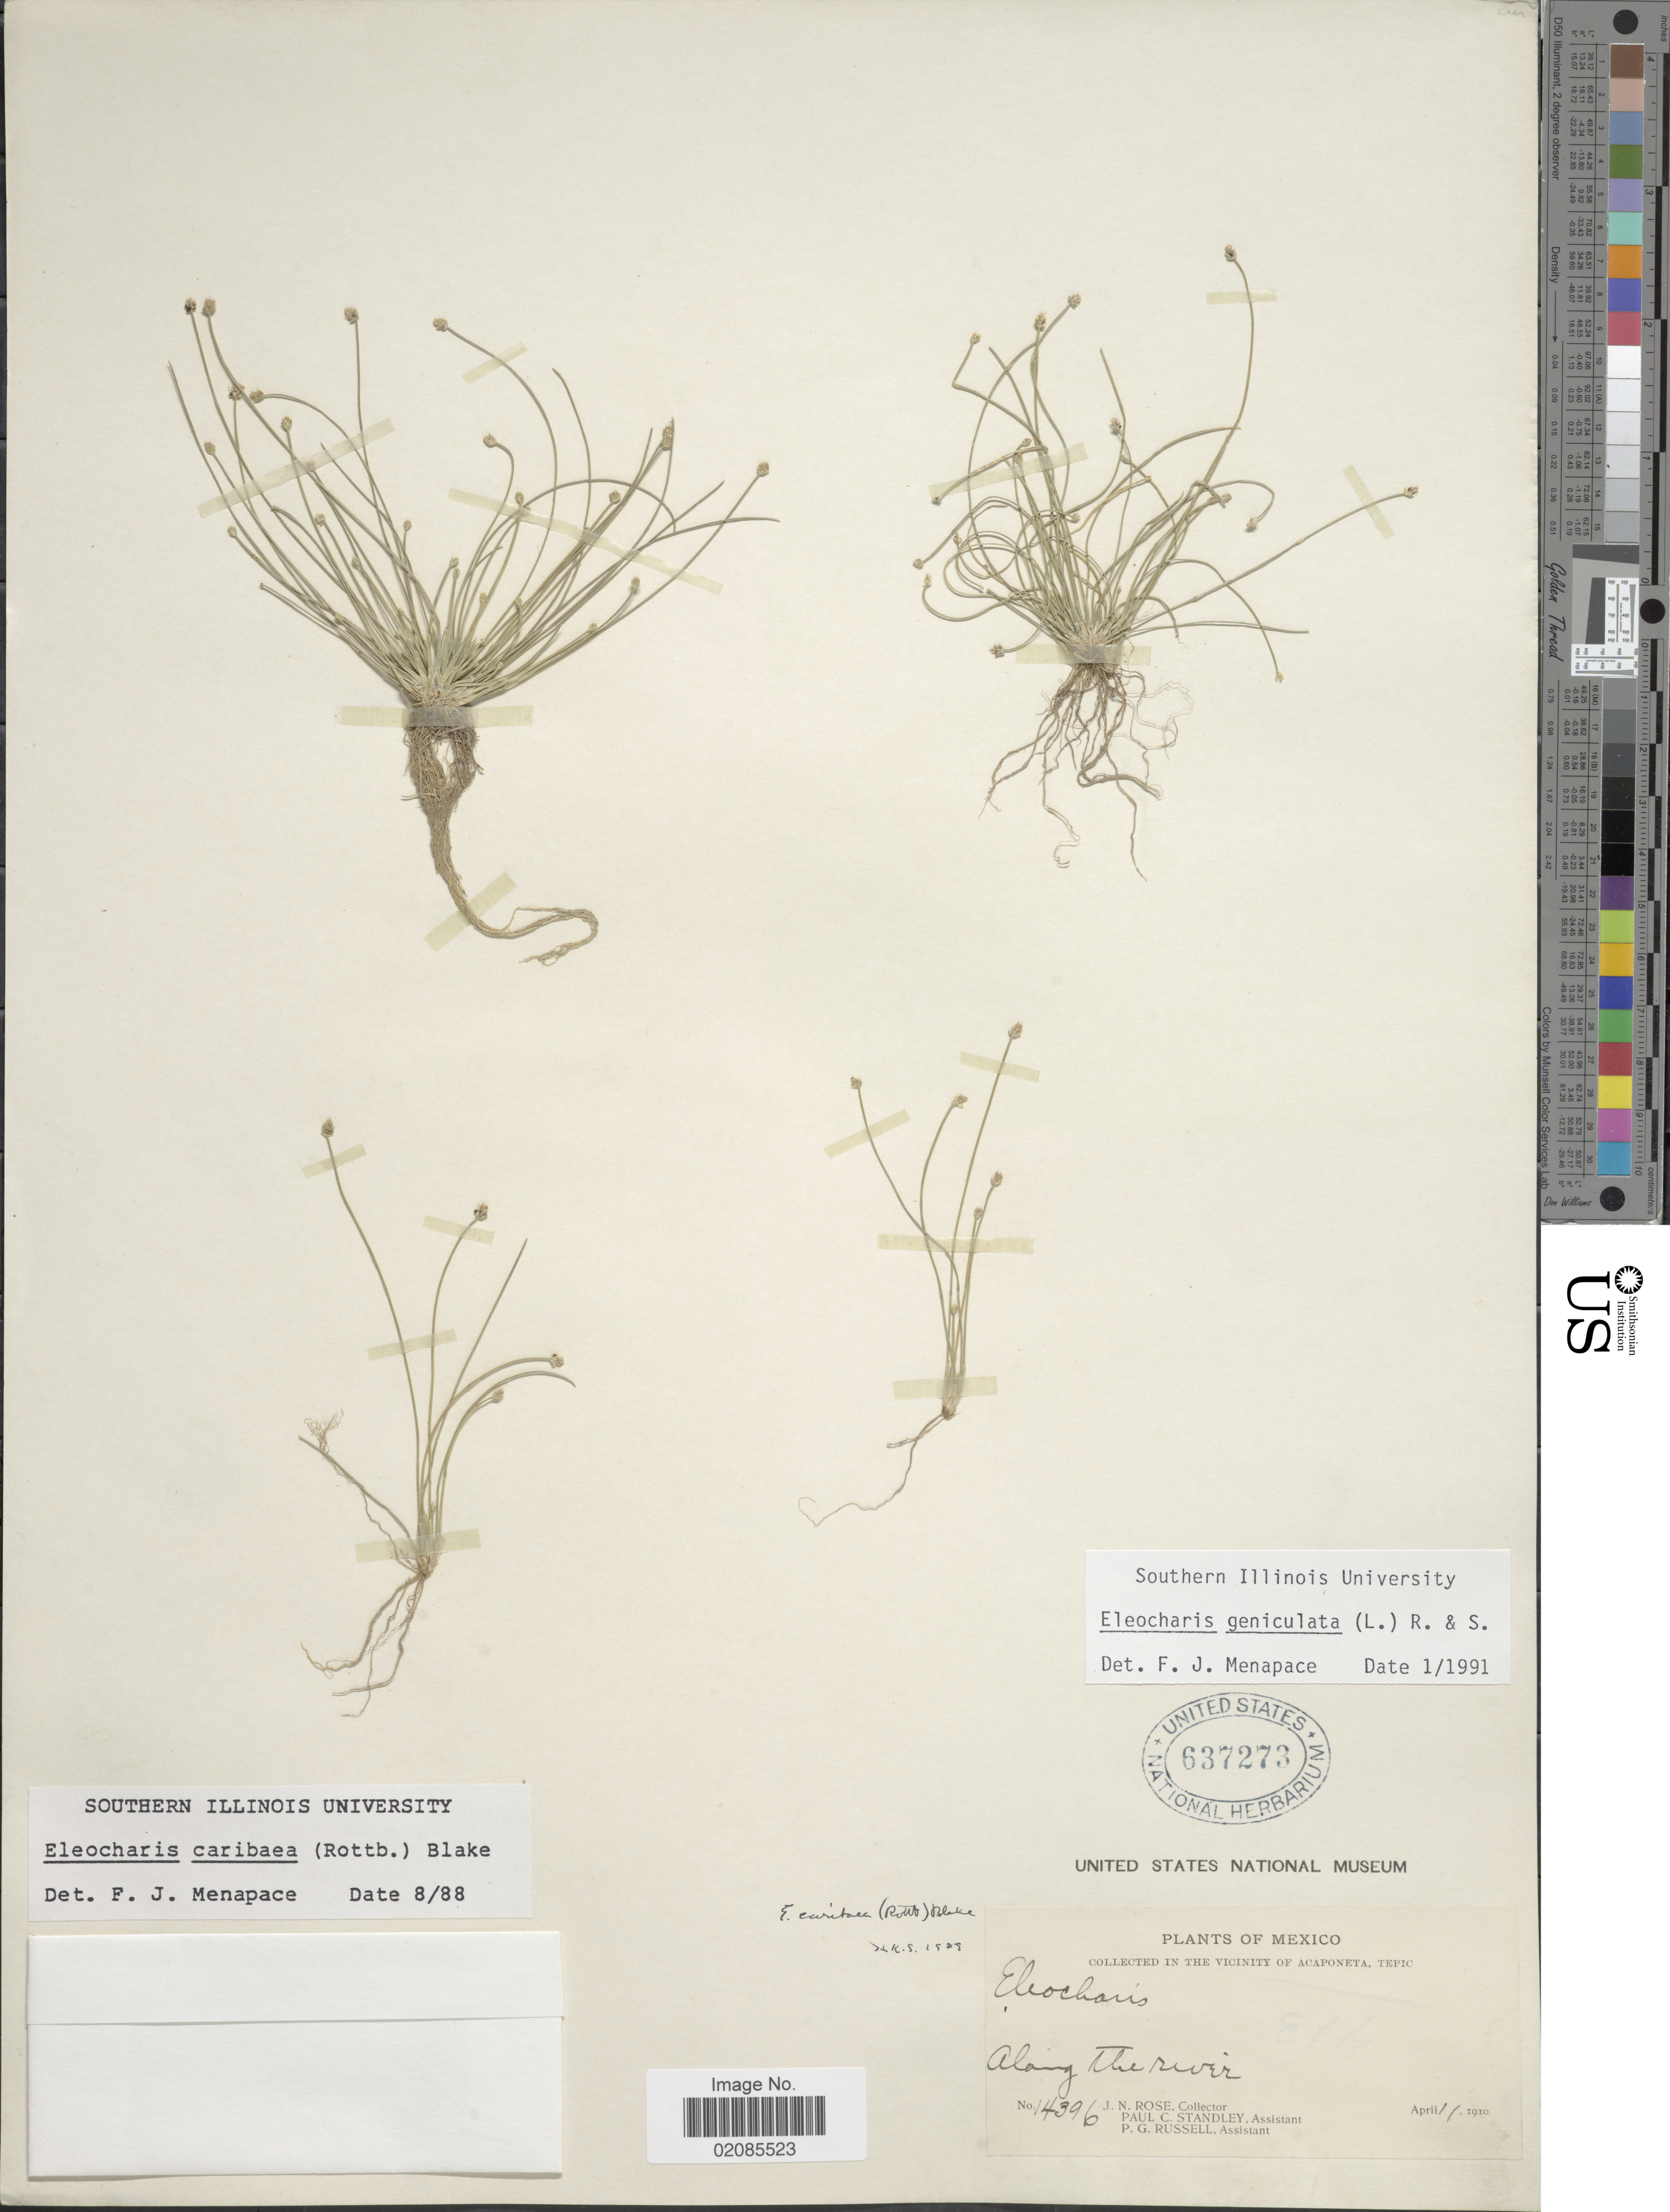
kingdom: Plantae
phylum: Tracheophyta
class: Liliopsida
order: Poales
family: Cyperaceae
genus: Eleocharis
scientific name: Eleocharis geniculata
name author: (L.) Roem. & Schult.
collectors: J. N. Rose, P. C. Standley & P. G. Russell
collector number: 14396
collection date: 1910-04-11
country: Mexico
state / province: Sinaloa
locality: In the vicinity of Acaponeta, along the river.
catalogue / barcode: US 637273